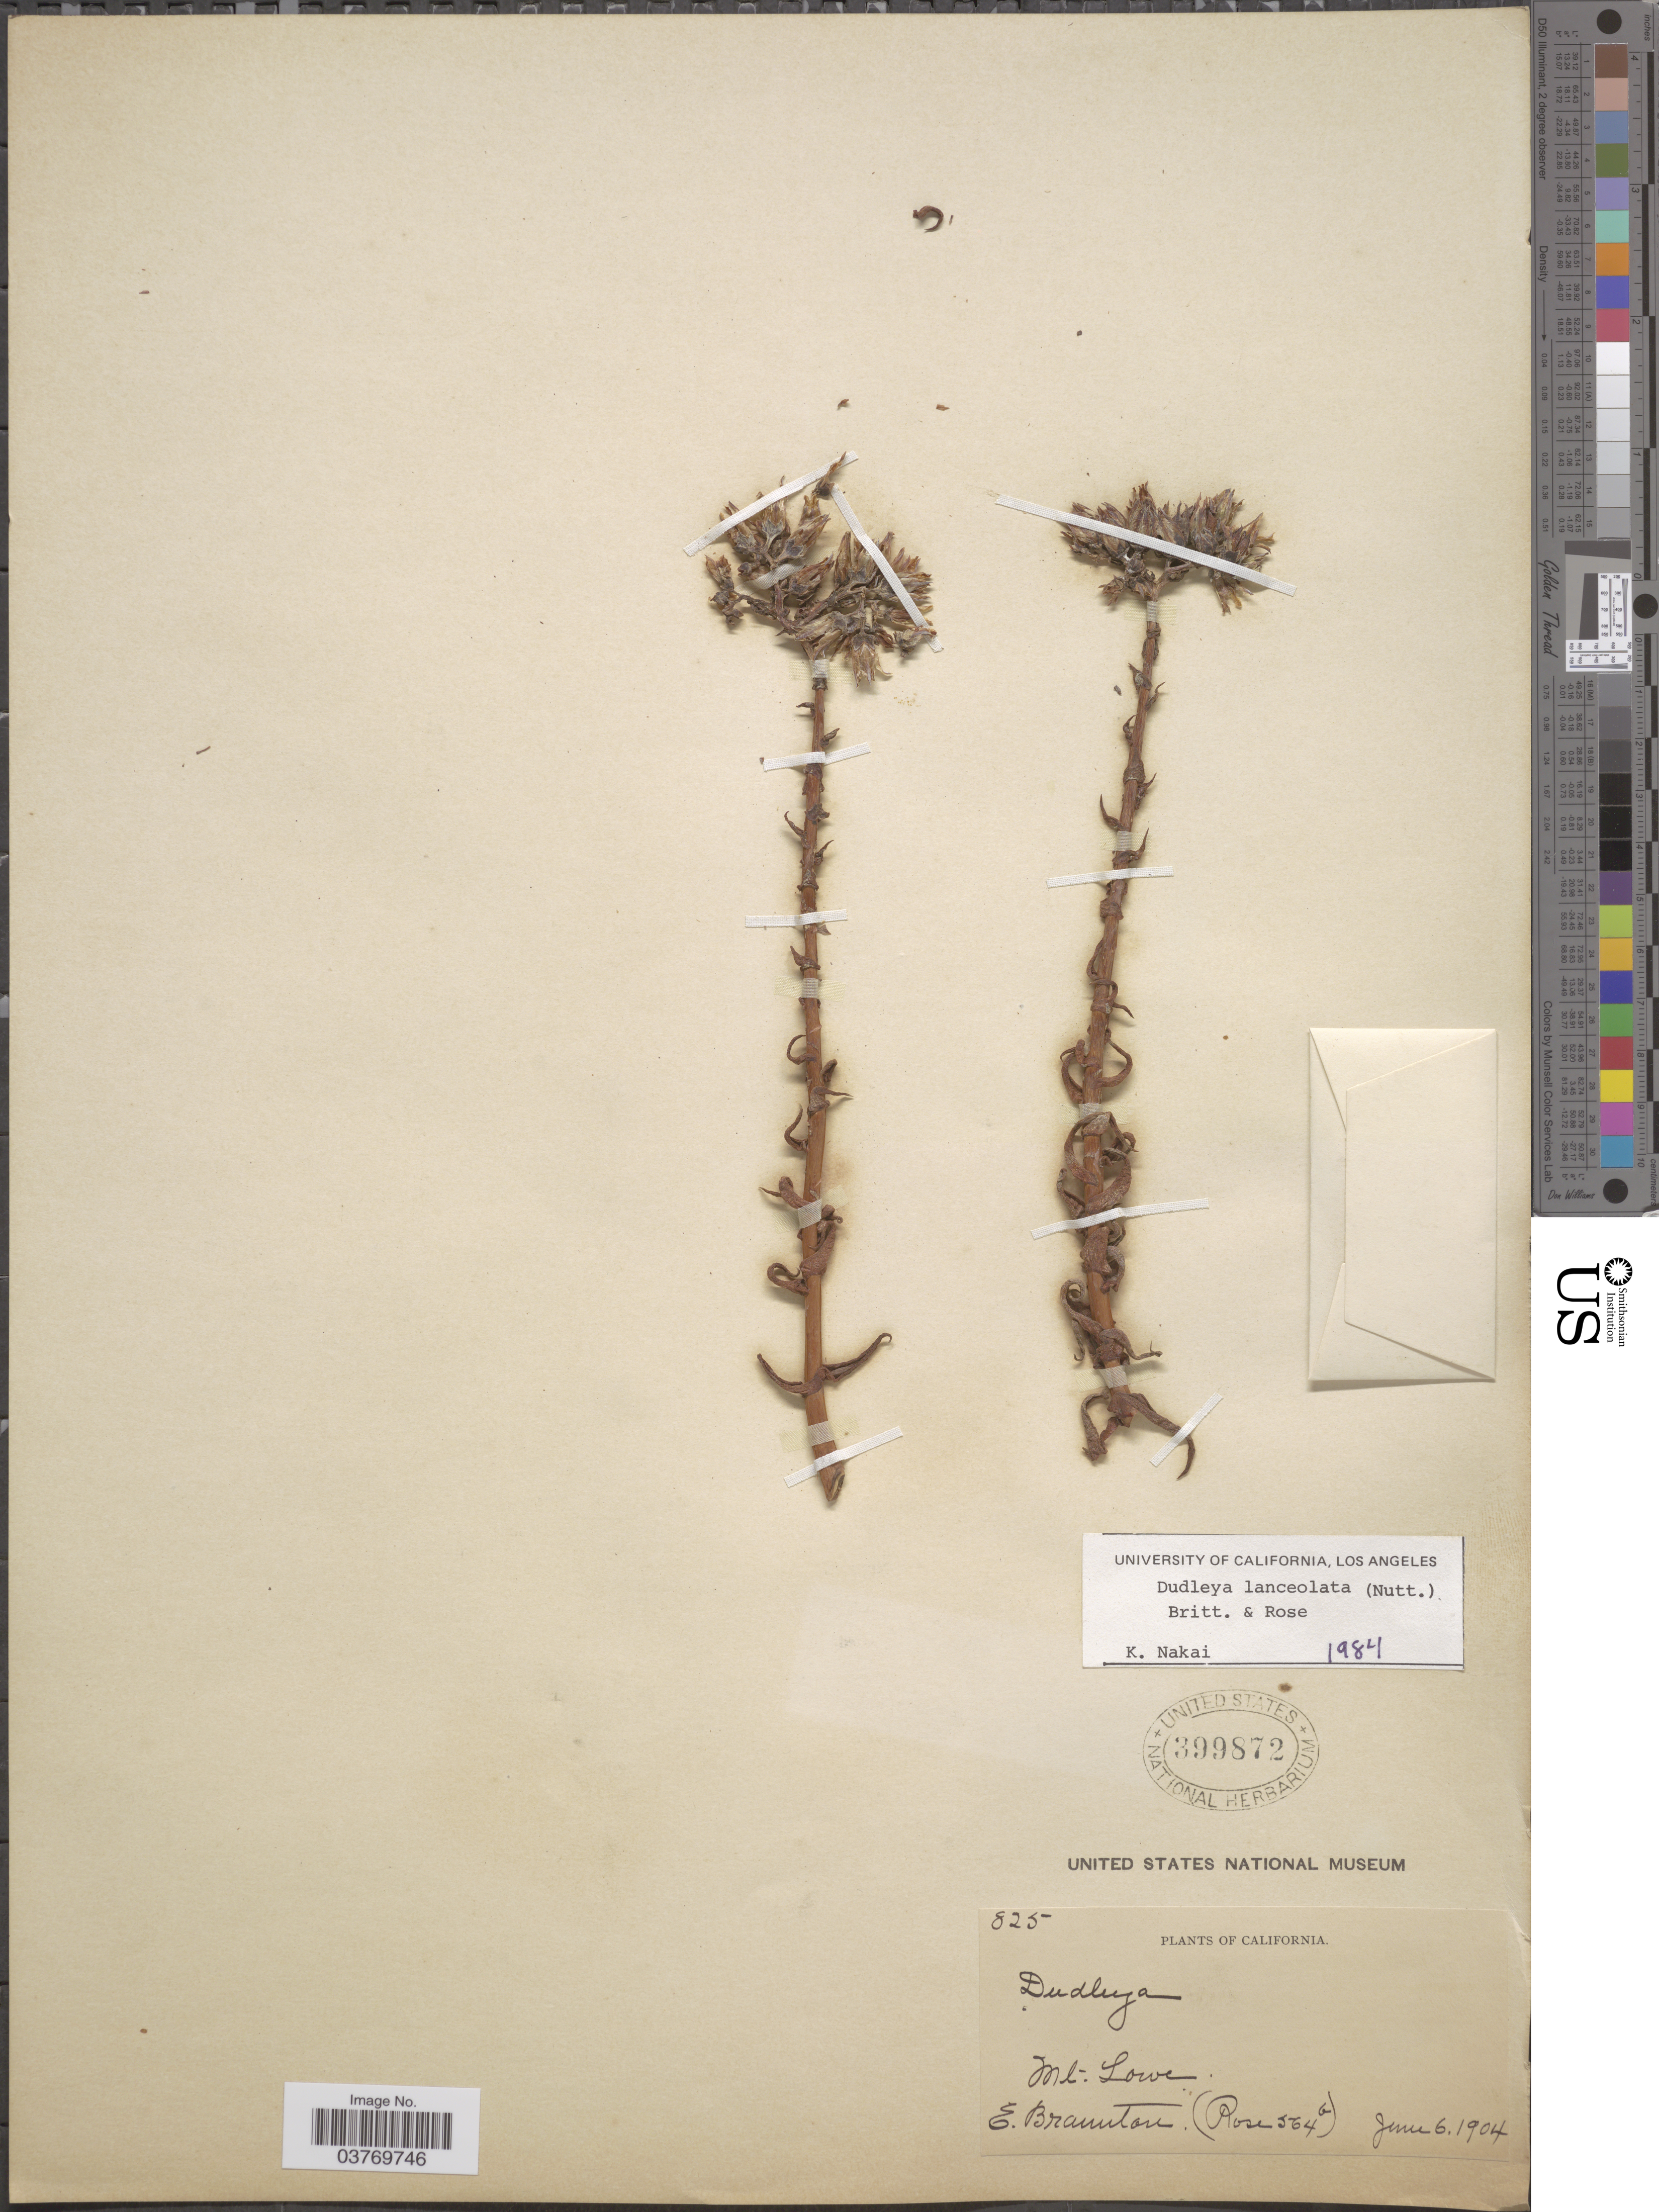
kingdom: Plantae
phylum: Tracheophyta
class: Magnoliopsida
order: Saxifragales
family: Crassulaceae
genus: Dudleya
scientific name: Dudleya lanceolata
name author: (Nutt.) Britton & Rose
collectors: E. Braunton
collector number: Rose564b/825?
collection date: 1904-06-06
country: United States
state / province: California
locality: Mt. Lowe.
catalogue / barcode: US 399872